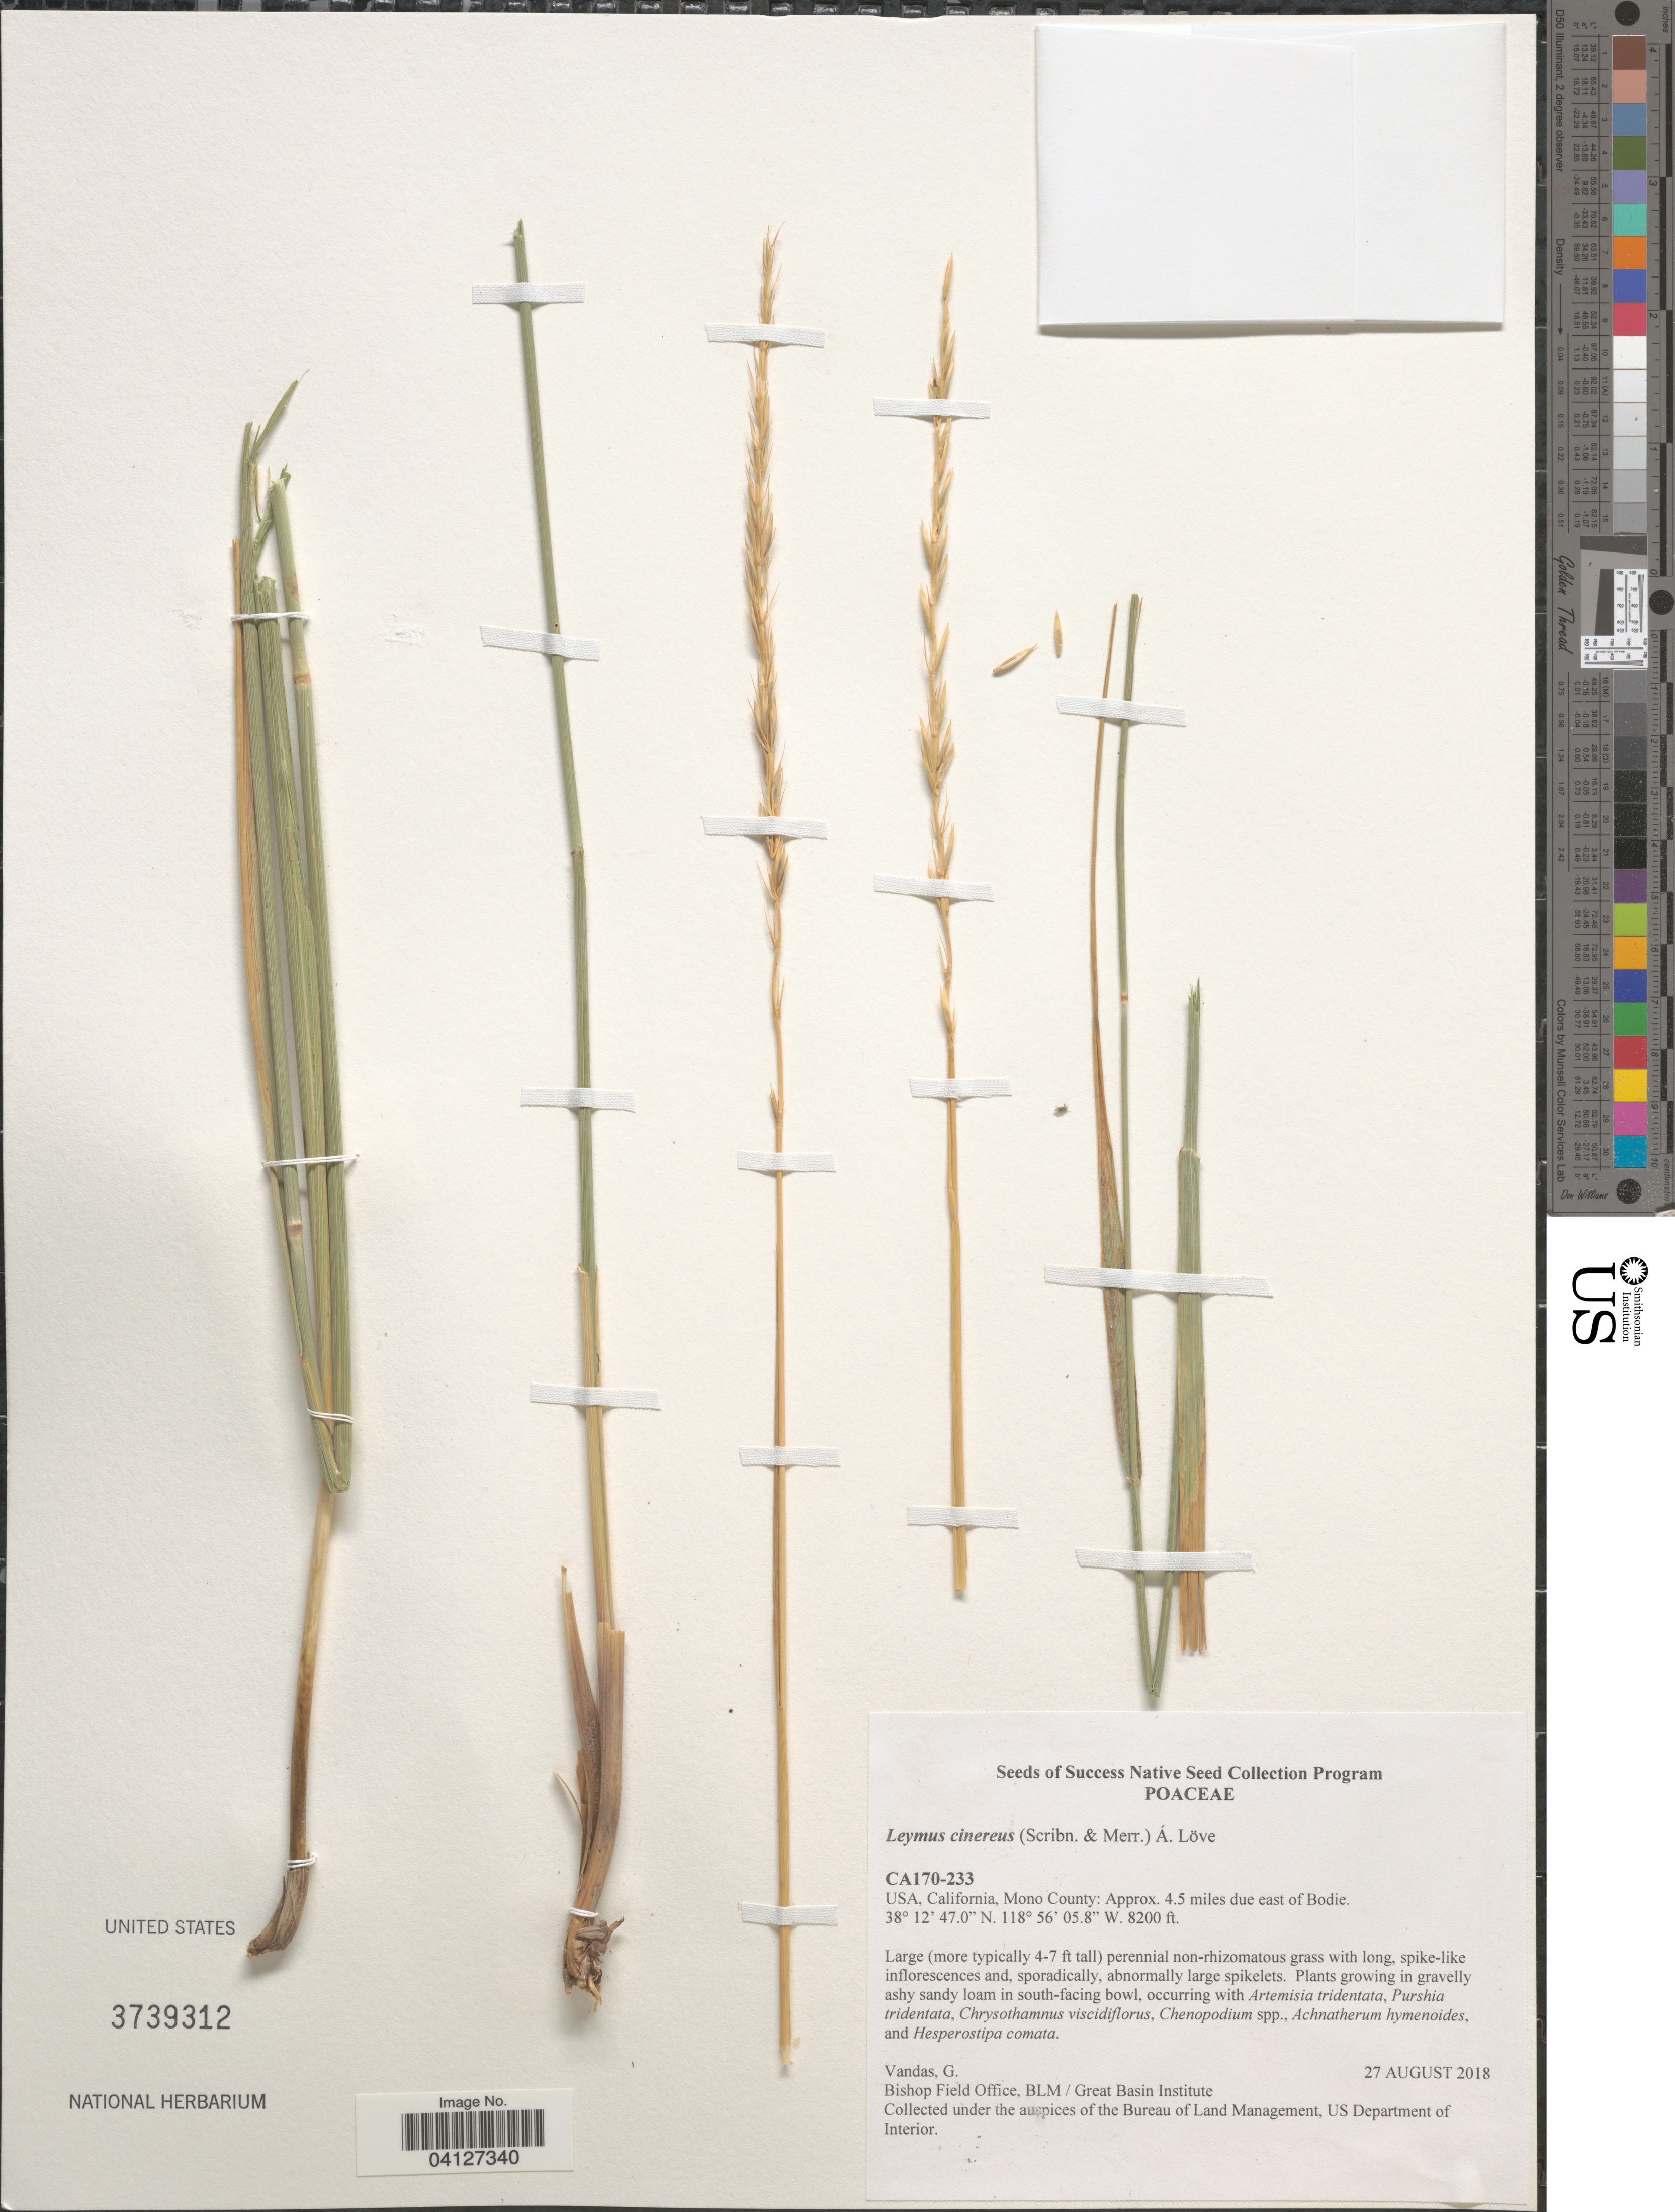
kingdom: Plantae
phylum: Tracheophyta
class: Liliopsida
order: Poales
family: Poaceae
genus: Leymus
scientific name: Leymus cinereus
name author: (Scribn. & Merr.) Á. Löve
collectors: G. Vandas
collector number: CA170-233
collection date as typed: Transcribed d/m/y: 27/8/2018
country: United States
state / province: California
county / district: Mono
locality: Mono County: Approx. 4.5 miles due east of Bodie.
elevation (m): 2499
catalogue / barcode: US 3739312